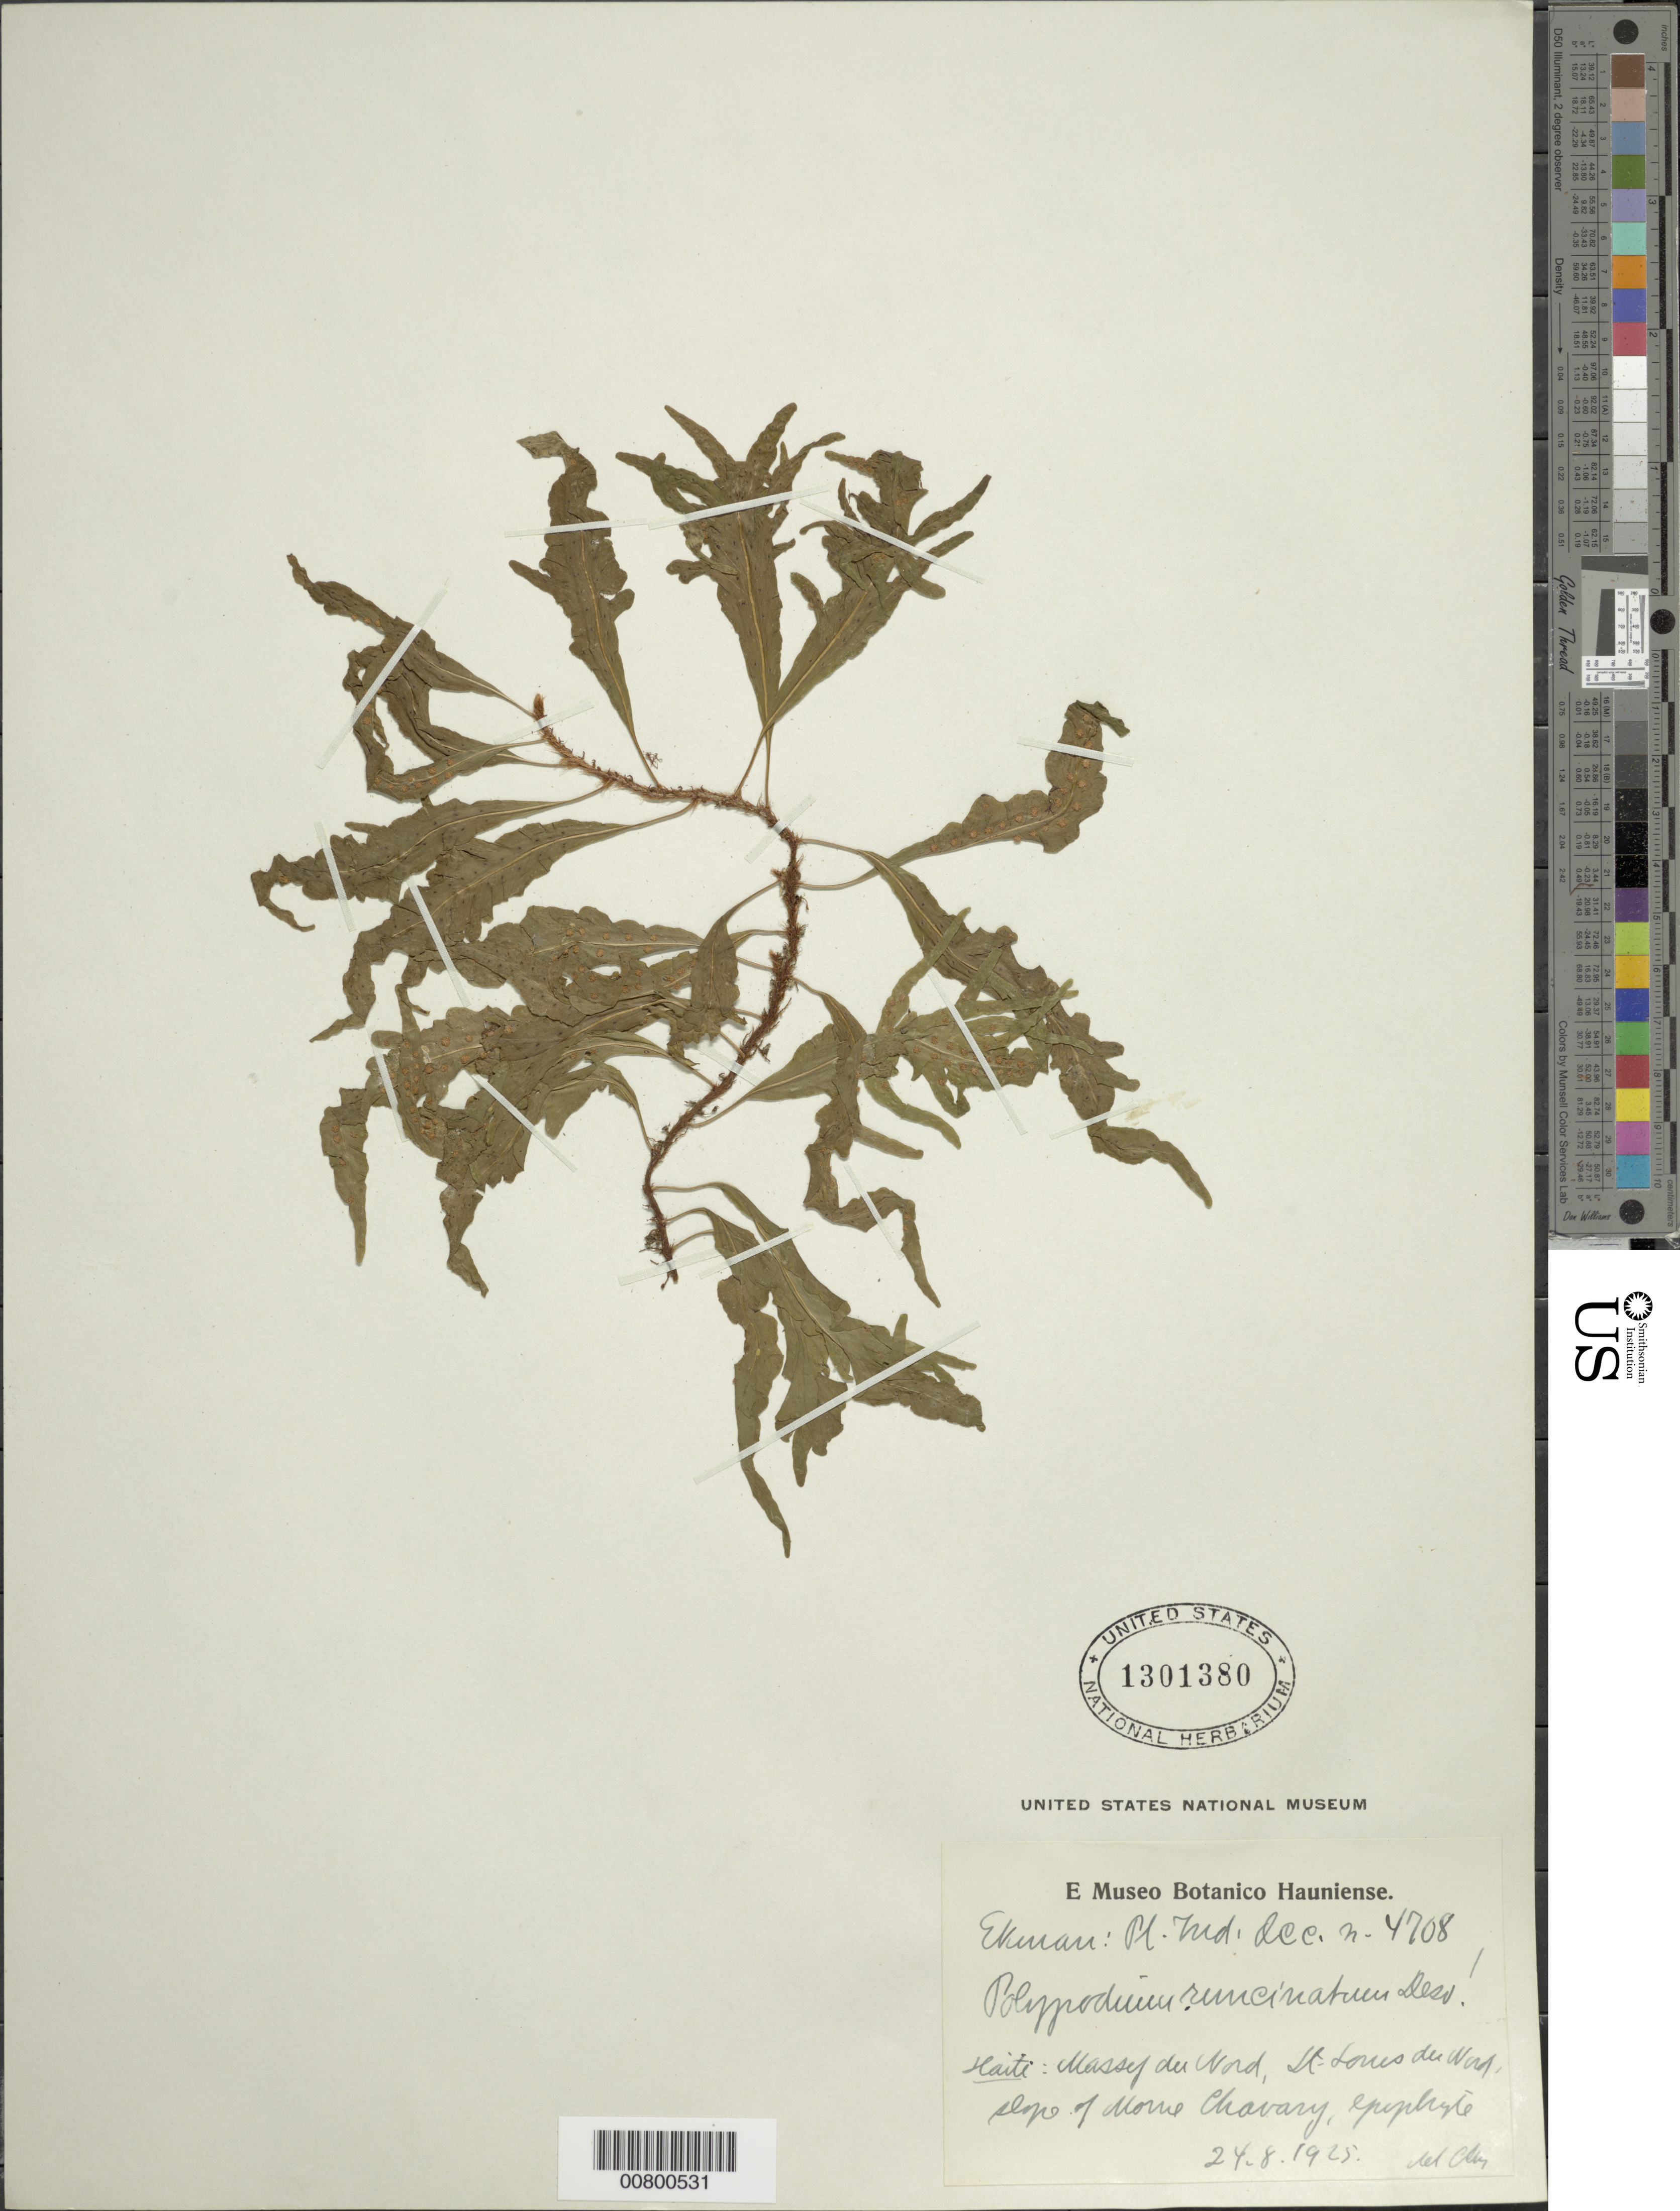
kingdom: Plantae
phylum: Tracheophyta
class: Polypodiopsida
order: Polypodiales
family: Polypodiaceae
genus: Microgramma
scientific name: Microgramma heterophylla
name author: (L.) Wherry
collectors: E. L. Ekman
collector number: H 4708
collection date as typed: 24 Aug 1925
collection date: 1925-08-24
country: Haiti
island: Hispaniola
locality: Massif du Nord, St.-Louis du Nord, Morne Chavary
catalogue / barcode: US 1301380